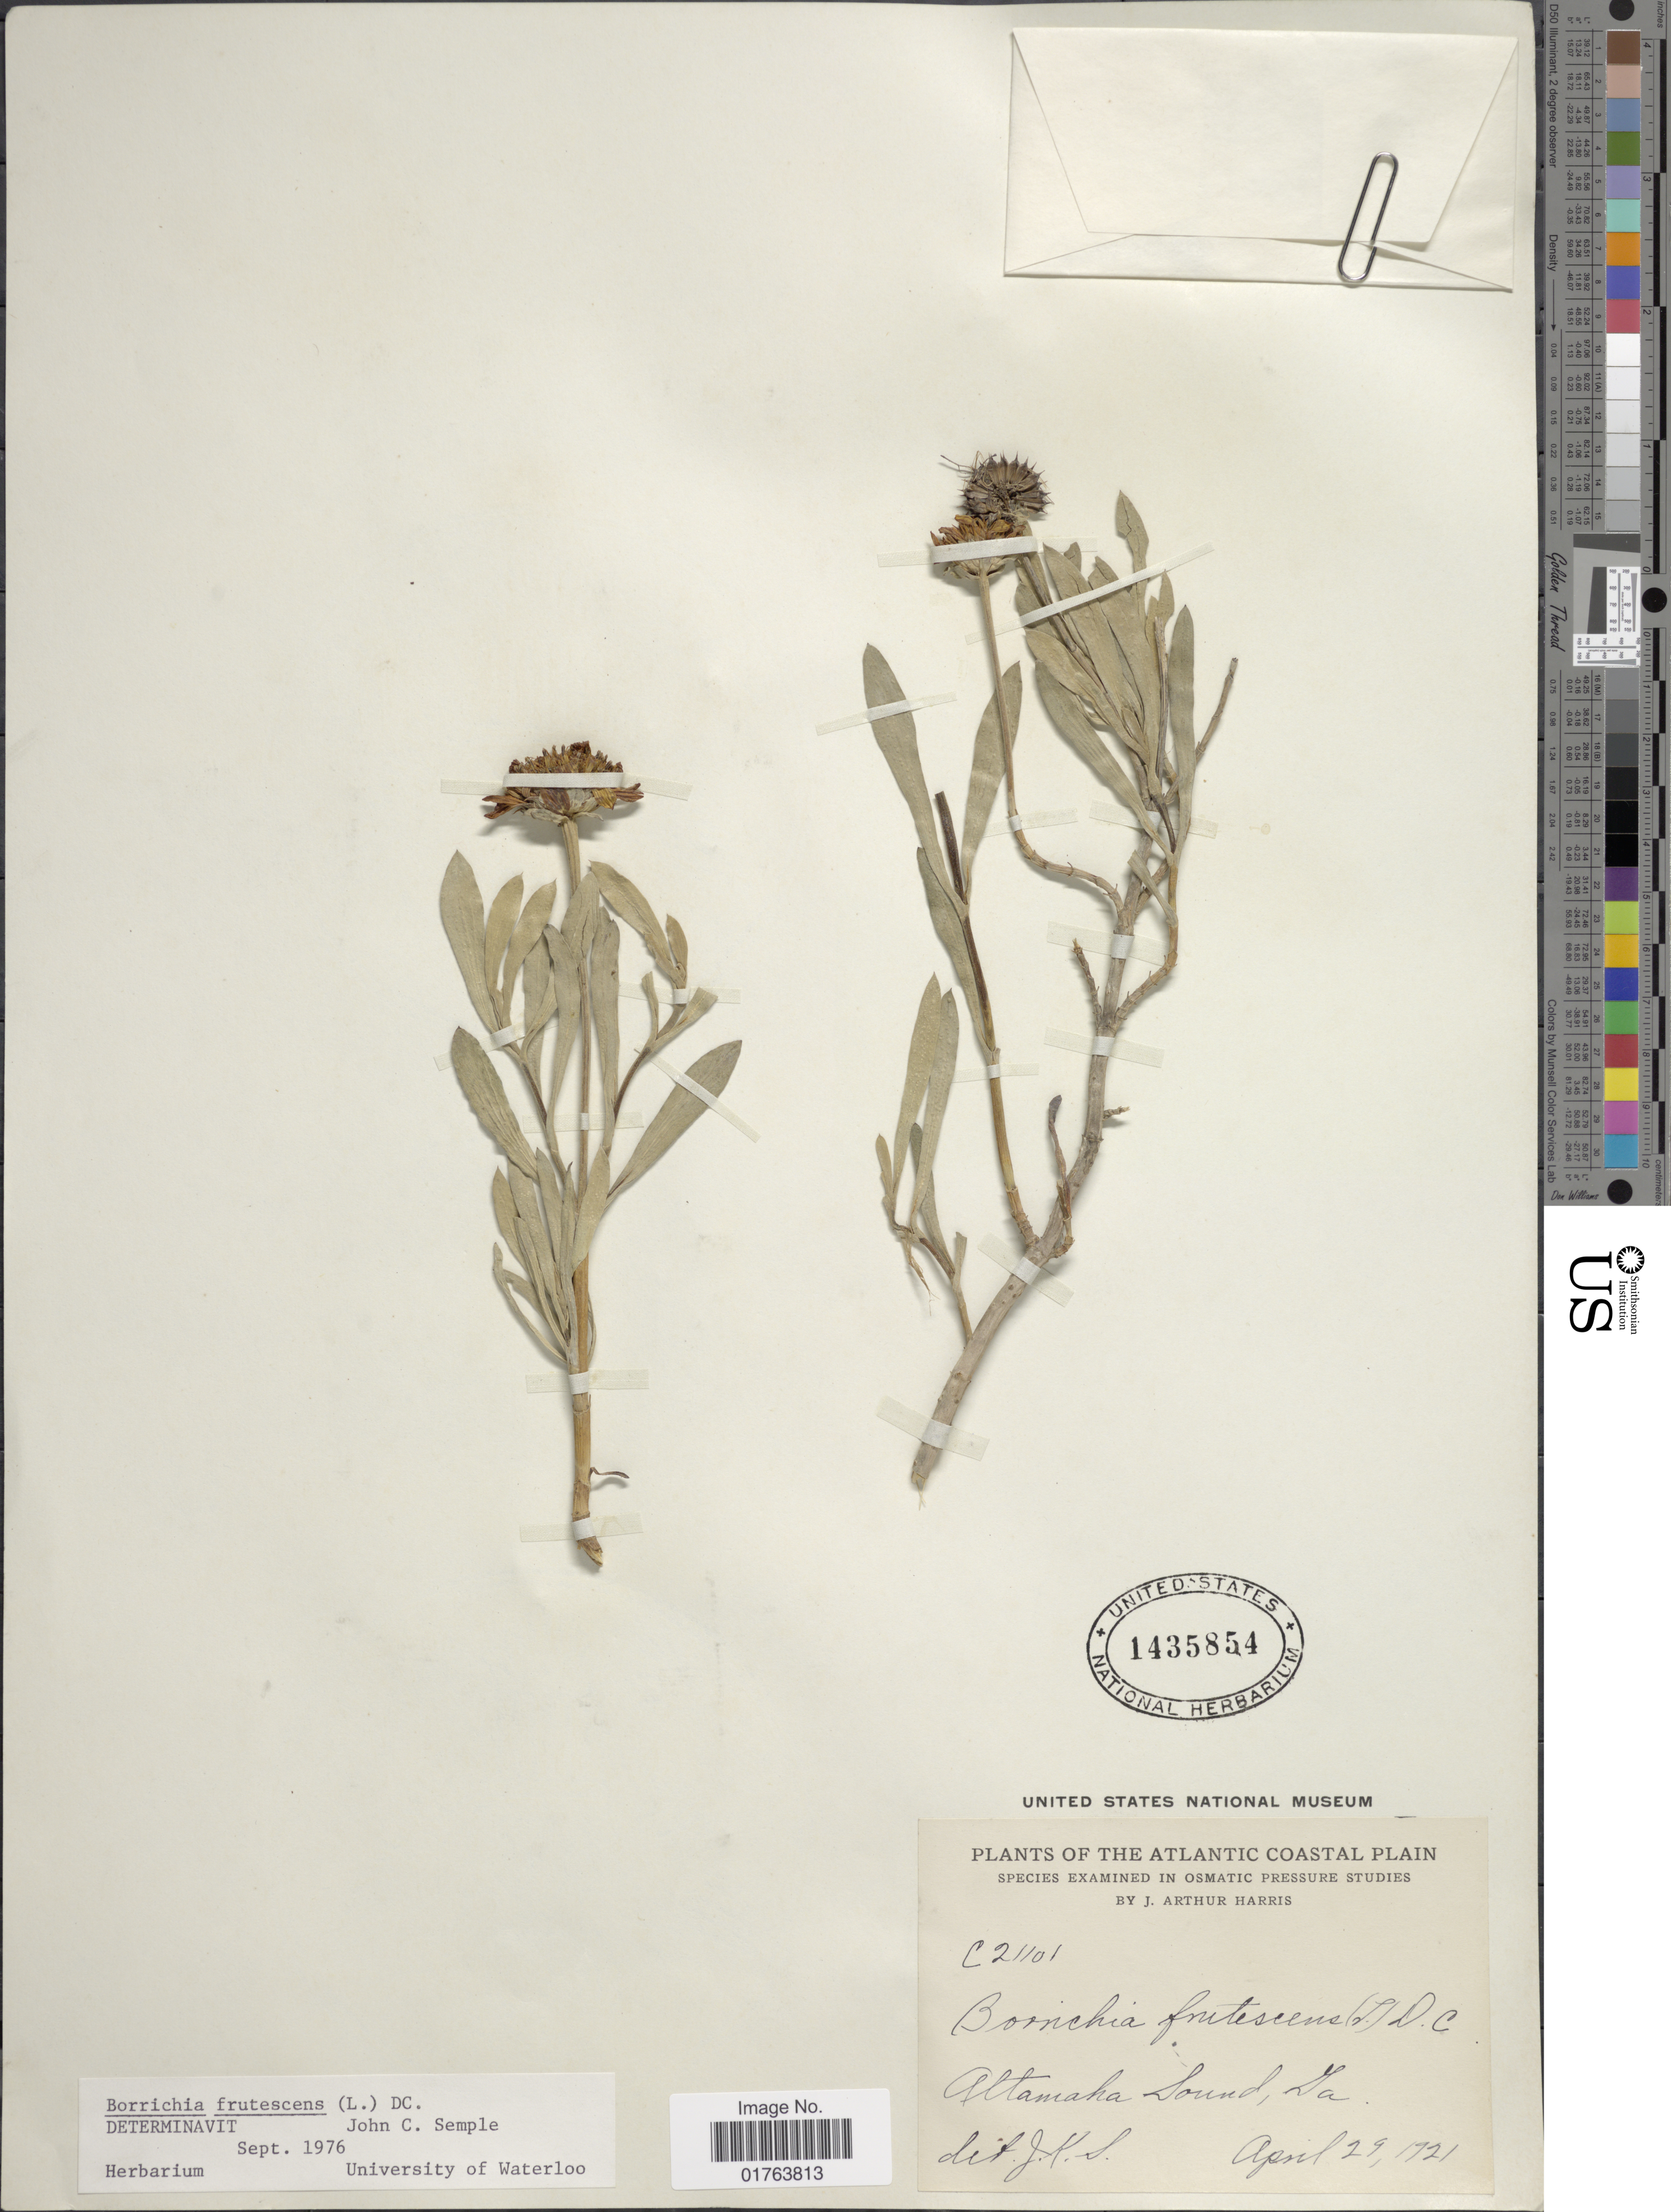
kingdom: Plantae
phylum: Tracheophyta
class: Magnoliopsida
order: Asterales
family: Asteraceae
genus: Borrichia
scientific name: Borrichia frutescens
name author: (L.) DC.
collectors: J. A. Harris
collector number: C21101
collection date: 1921-04-29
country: United States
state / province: Georgia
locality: Atlantich Coastal Plain, Altamaha Sound, Ga.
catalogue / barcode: US 1435854